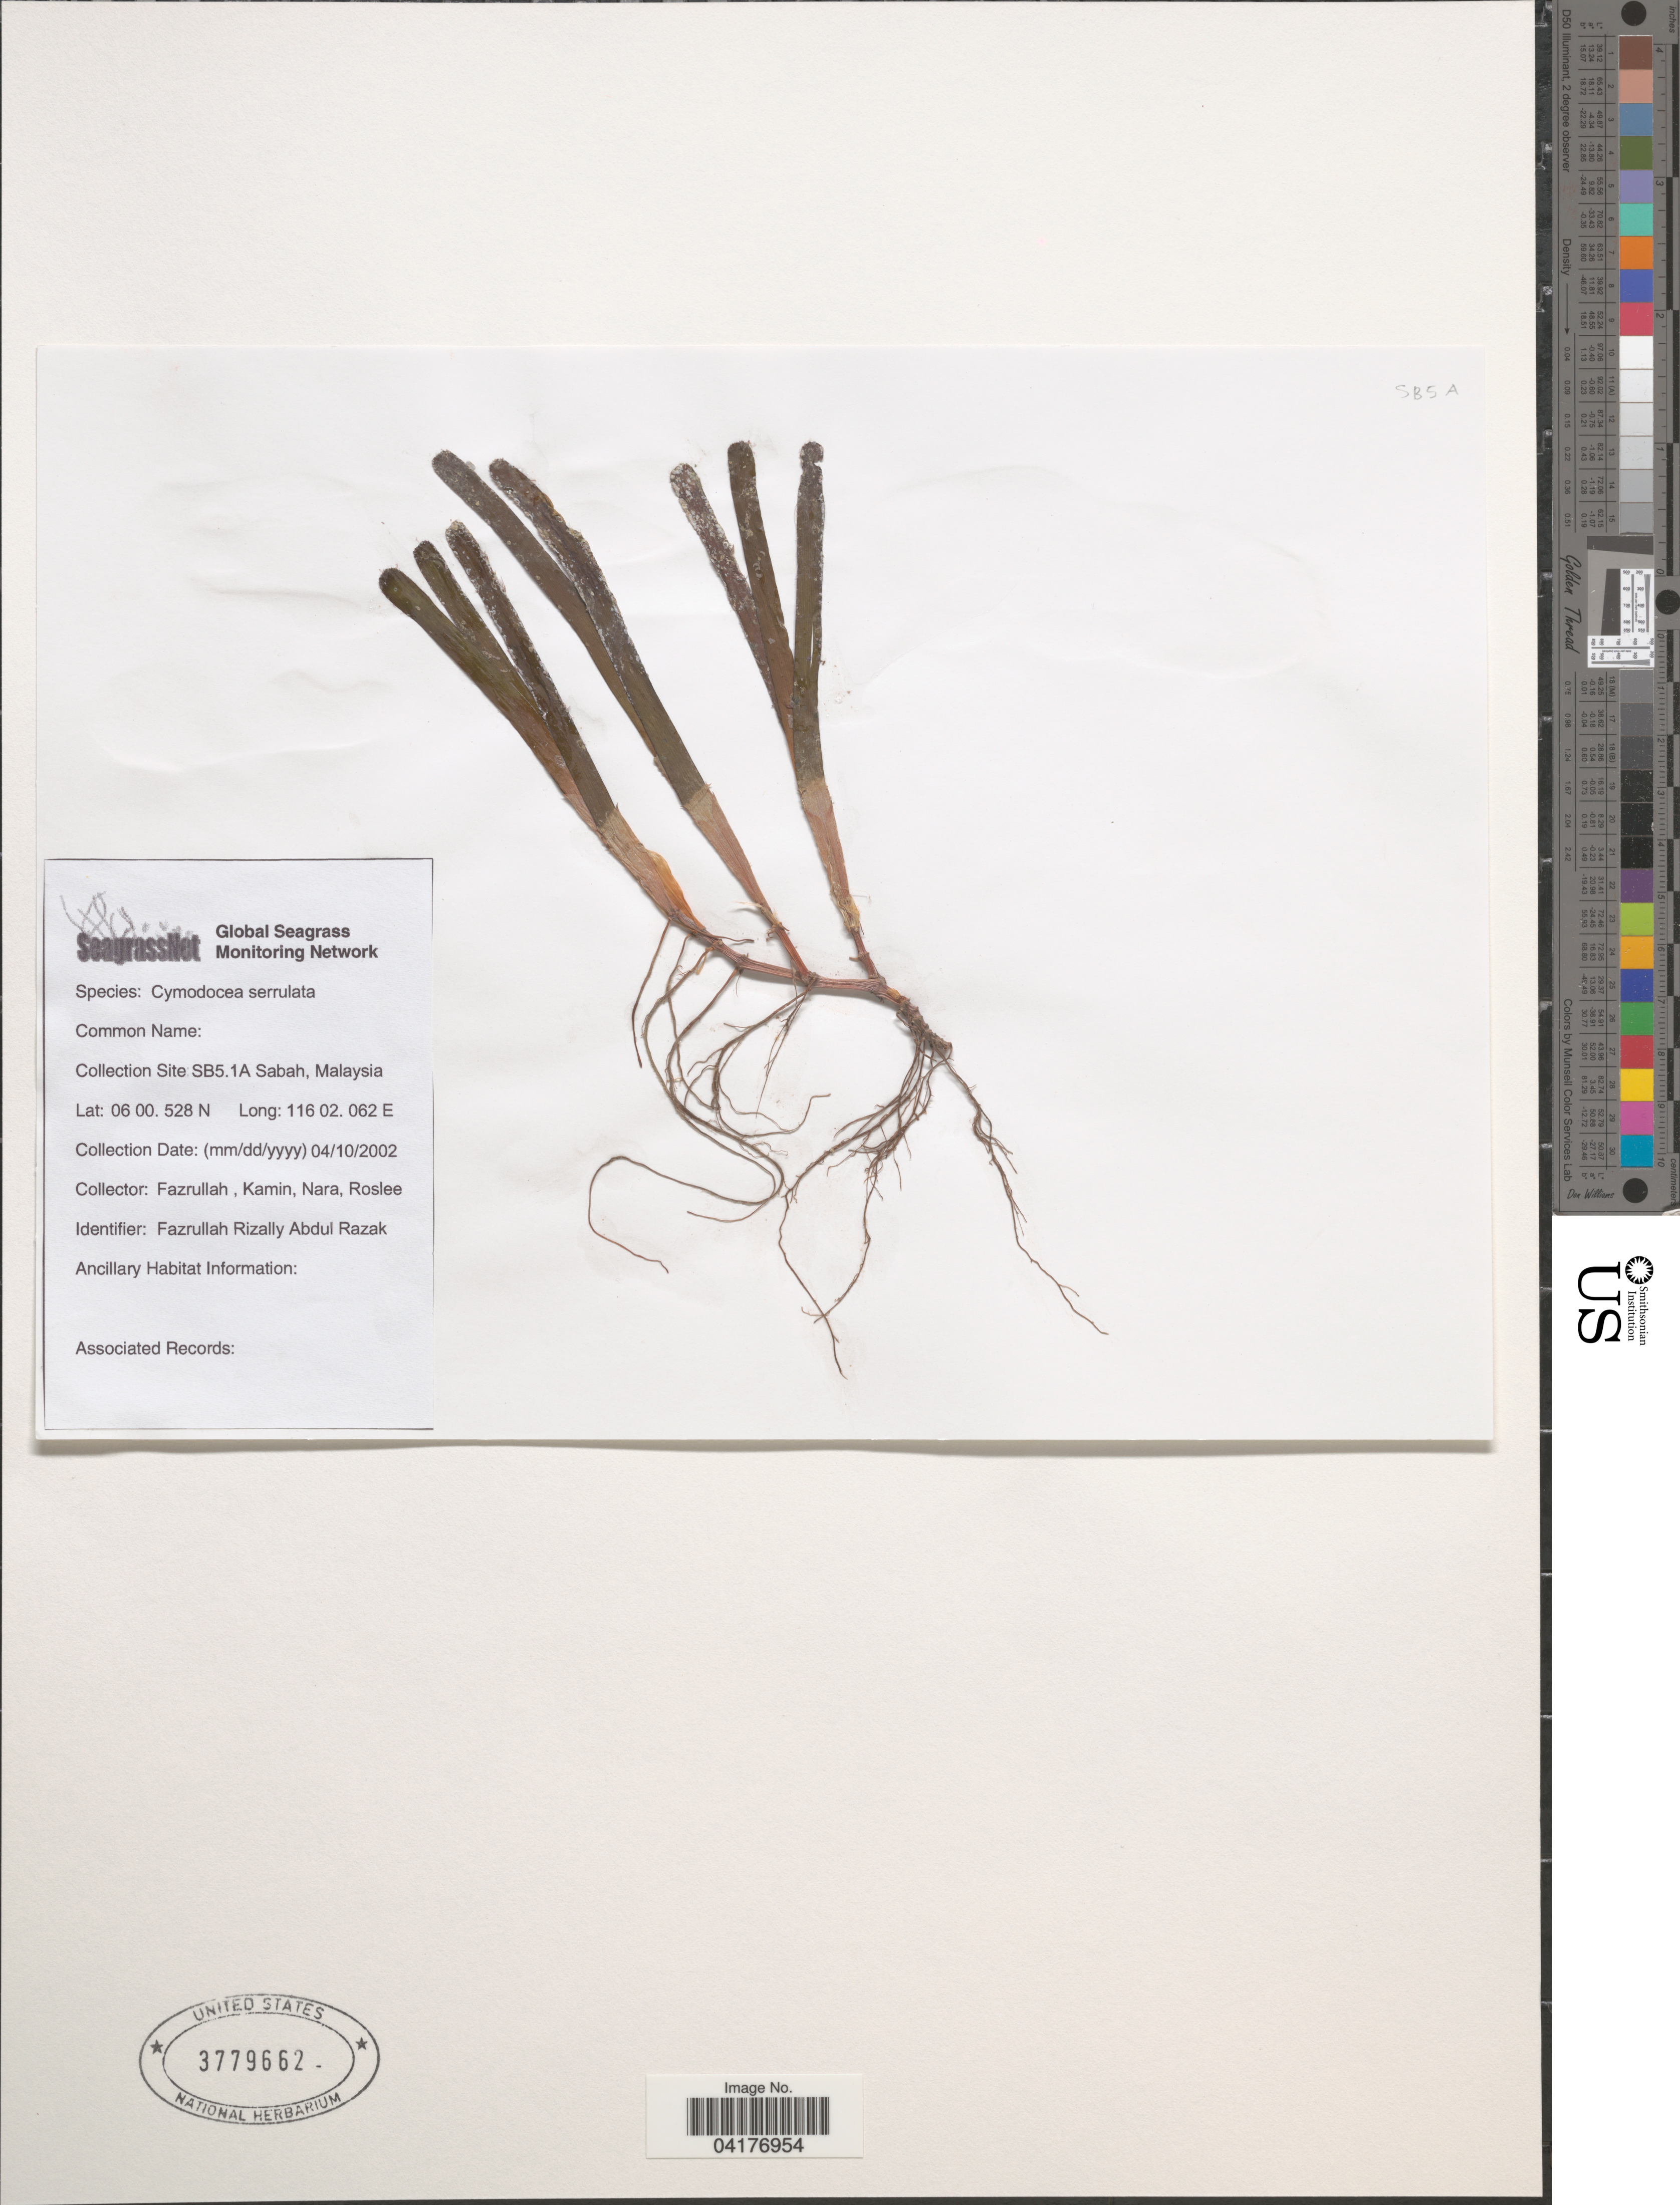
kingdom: Plantae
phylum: Tracheophyta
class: Liliopsida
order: Alismatales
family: Cymodoceaceae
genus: Cymodocea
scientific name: Cymodocea serrulata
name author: (R. Br.) Magnus & Ashers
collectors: Fazrullah, Kamin, Nara & Roslee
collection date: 2002-04-10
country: Malaysia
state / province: Sabah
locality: Collection Site: SB5.1A Sabah, Malaysia.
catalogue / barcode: US 3779662